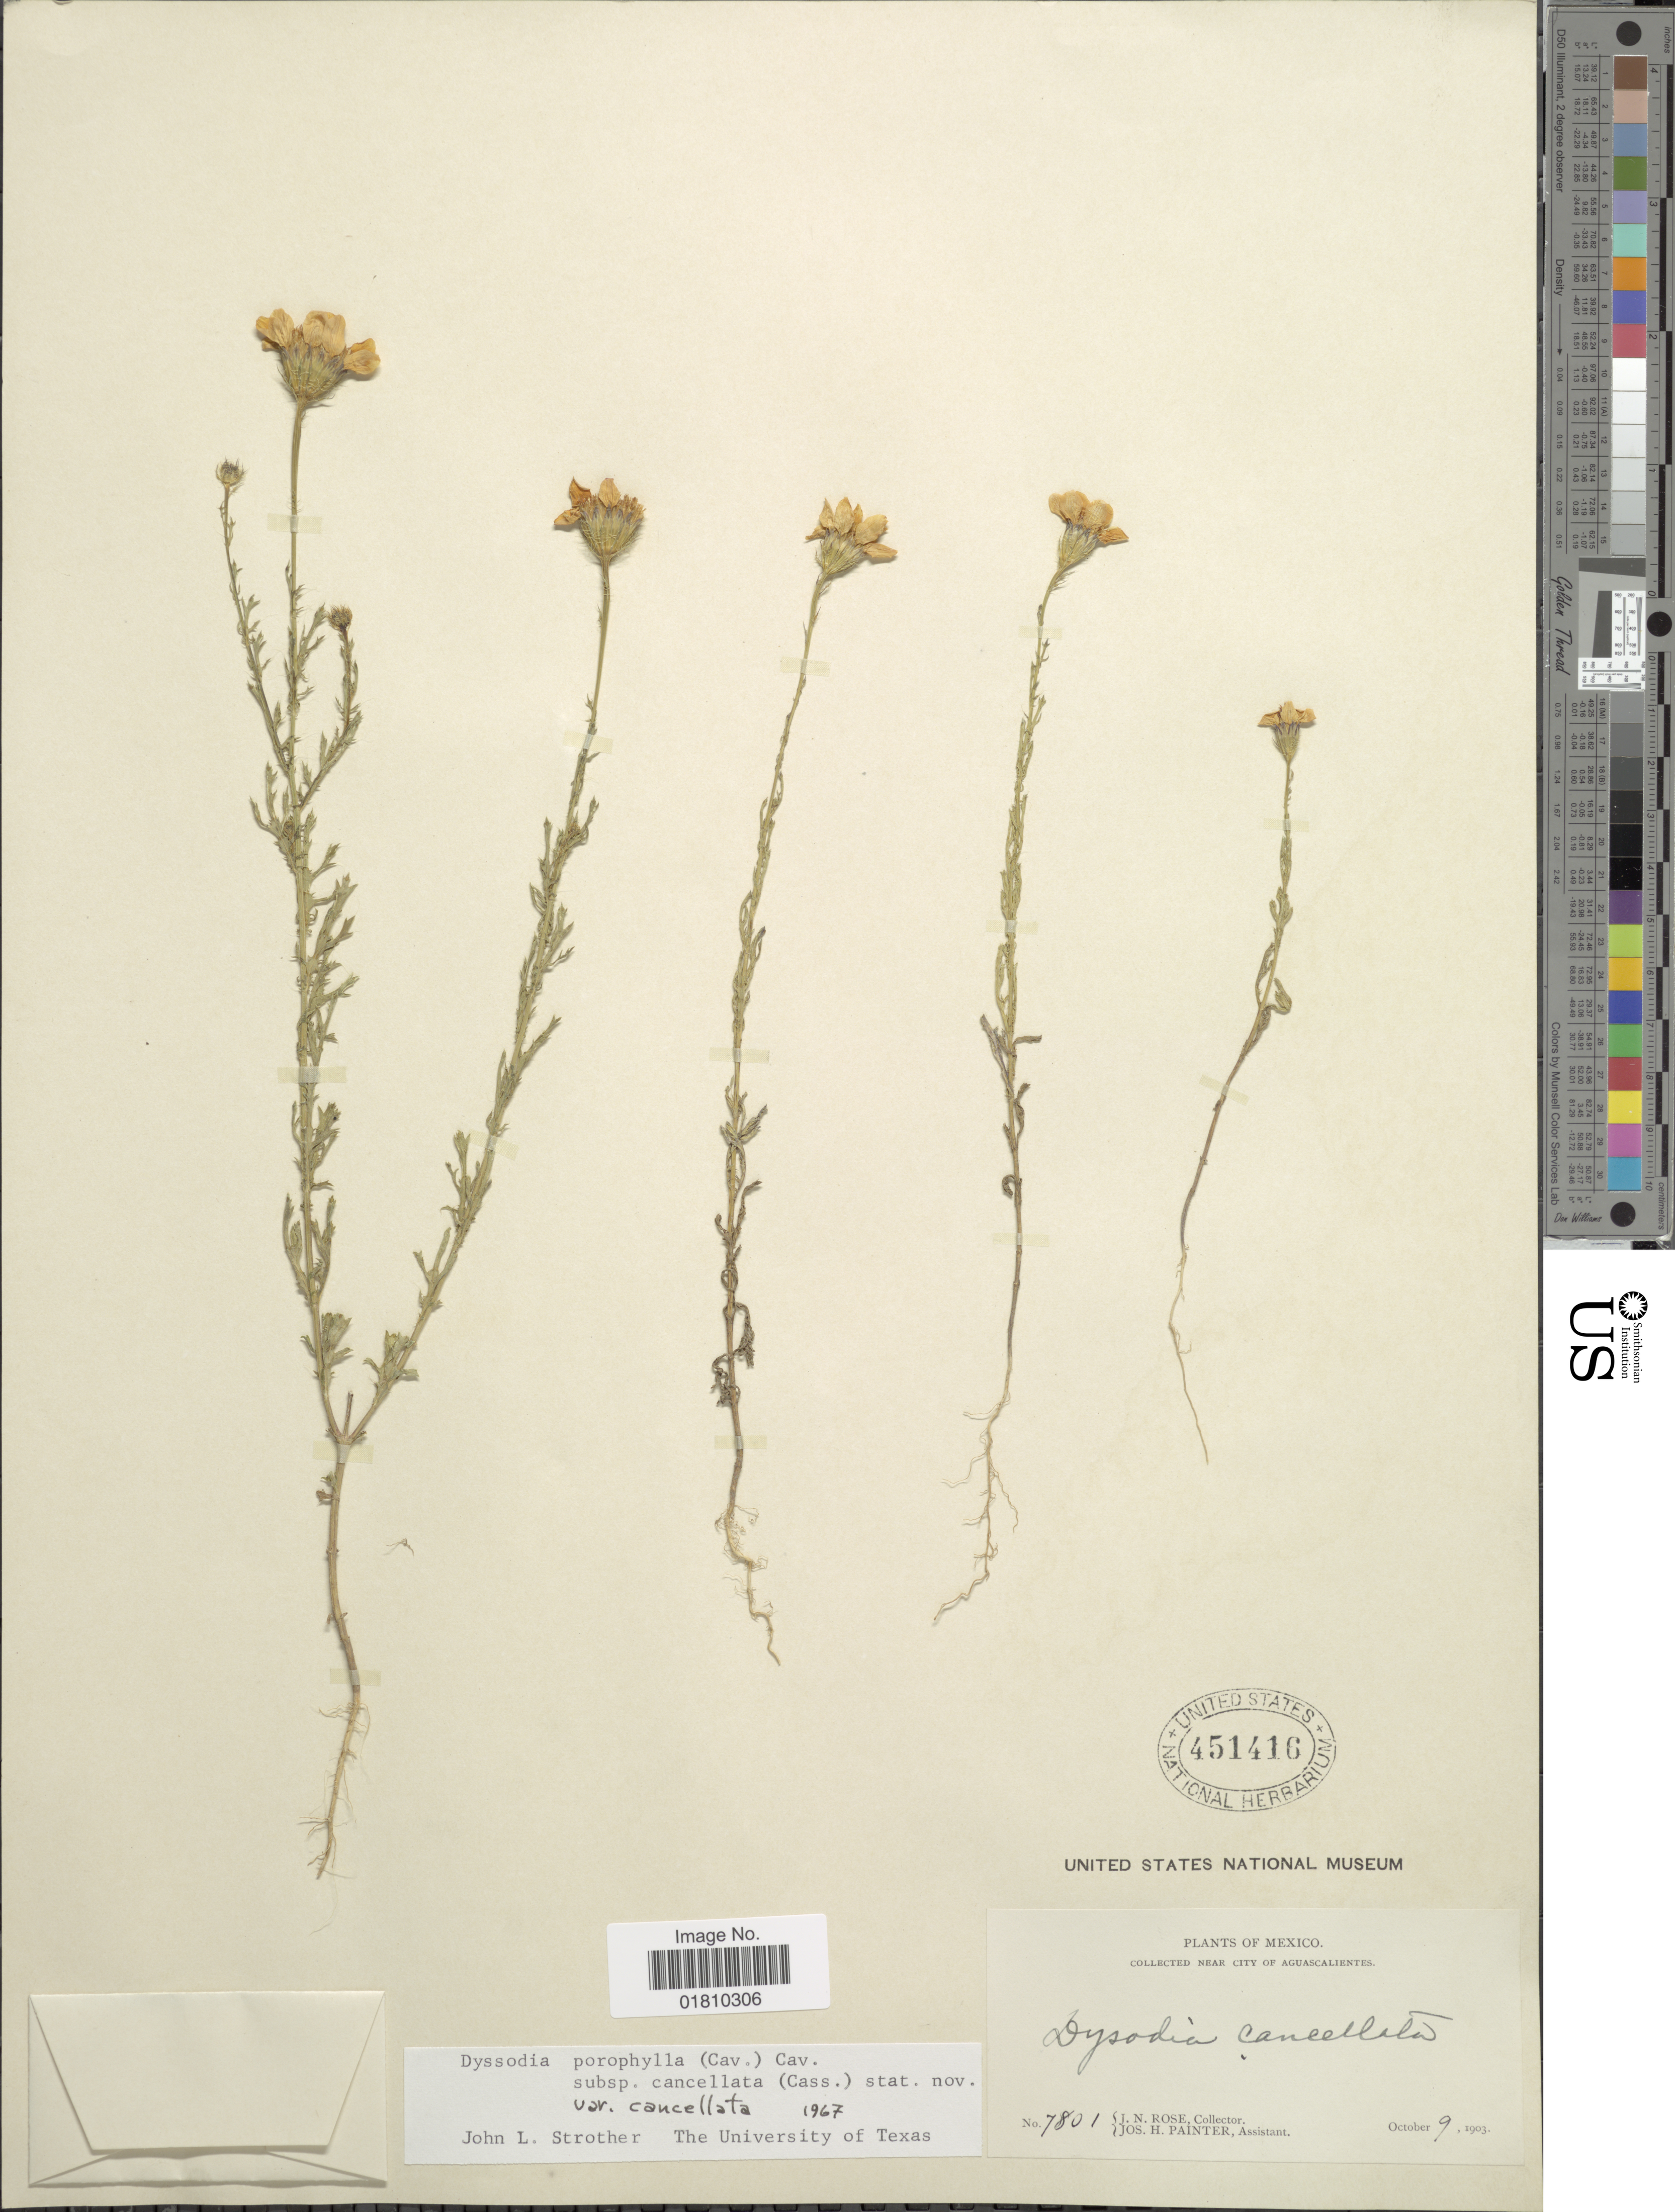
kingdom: Plantae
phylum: Tracheophyta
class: Magnoliopsida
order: Asterales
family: Asteraceae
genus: Adenophyllum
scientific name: Adenophyllum porophyllum var. cancellatum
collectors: J. N. Rose & J. H. Painter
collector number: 7801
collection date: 1903-10-09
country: Mexico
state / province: Aguascalientes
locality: Near city Aguascalientes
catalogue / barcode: US 451416